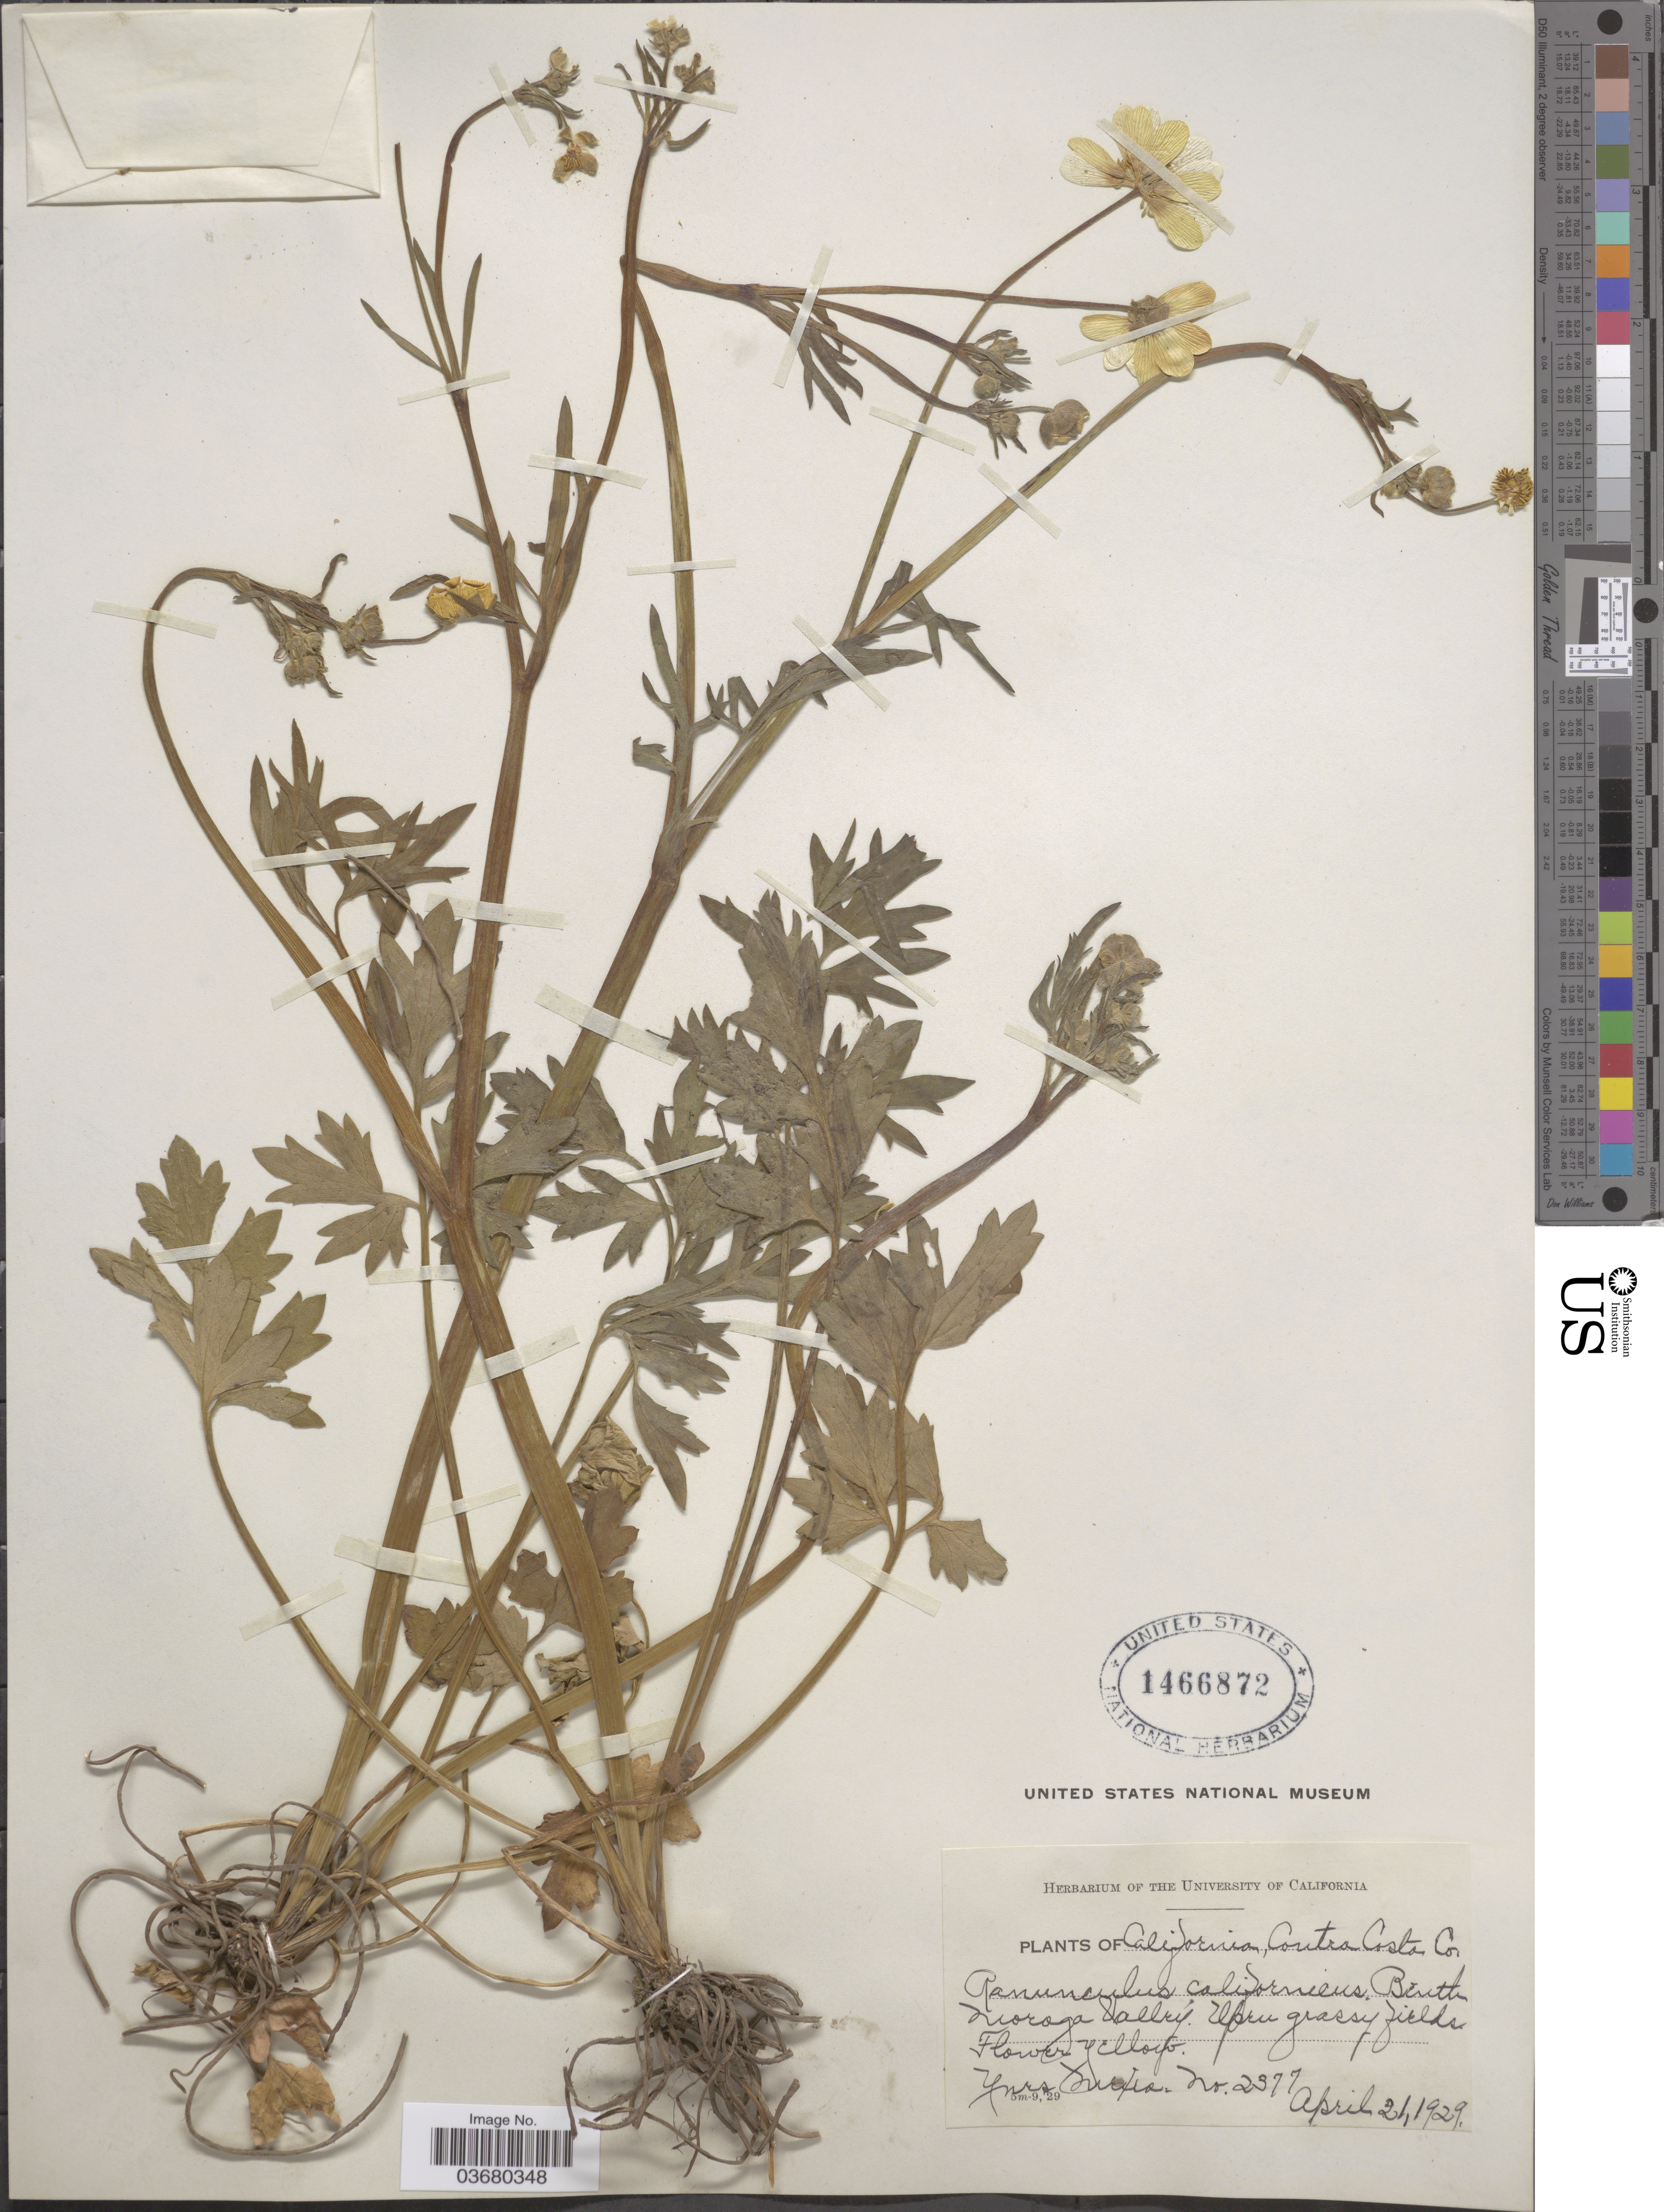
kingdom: Plantae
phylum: Tracheophyta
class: Magnoliopsida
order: Ranunculales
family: Ranunculaceae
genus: Ranunculus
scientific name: Ranunculus californicus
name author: Benth.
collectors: Y. Mexia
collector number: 2377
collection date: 1929-04-21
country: United States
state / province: California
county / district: Contra Costa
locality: Contra Costa Co. Moraga Valley.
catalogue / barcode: US 1466872